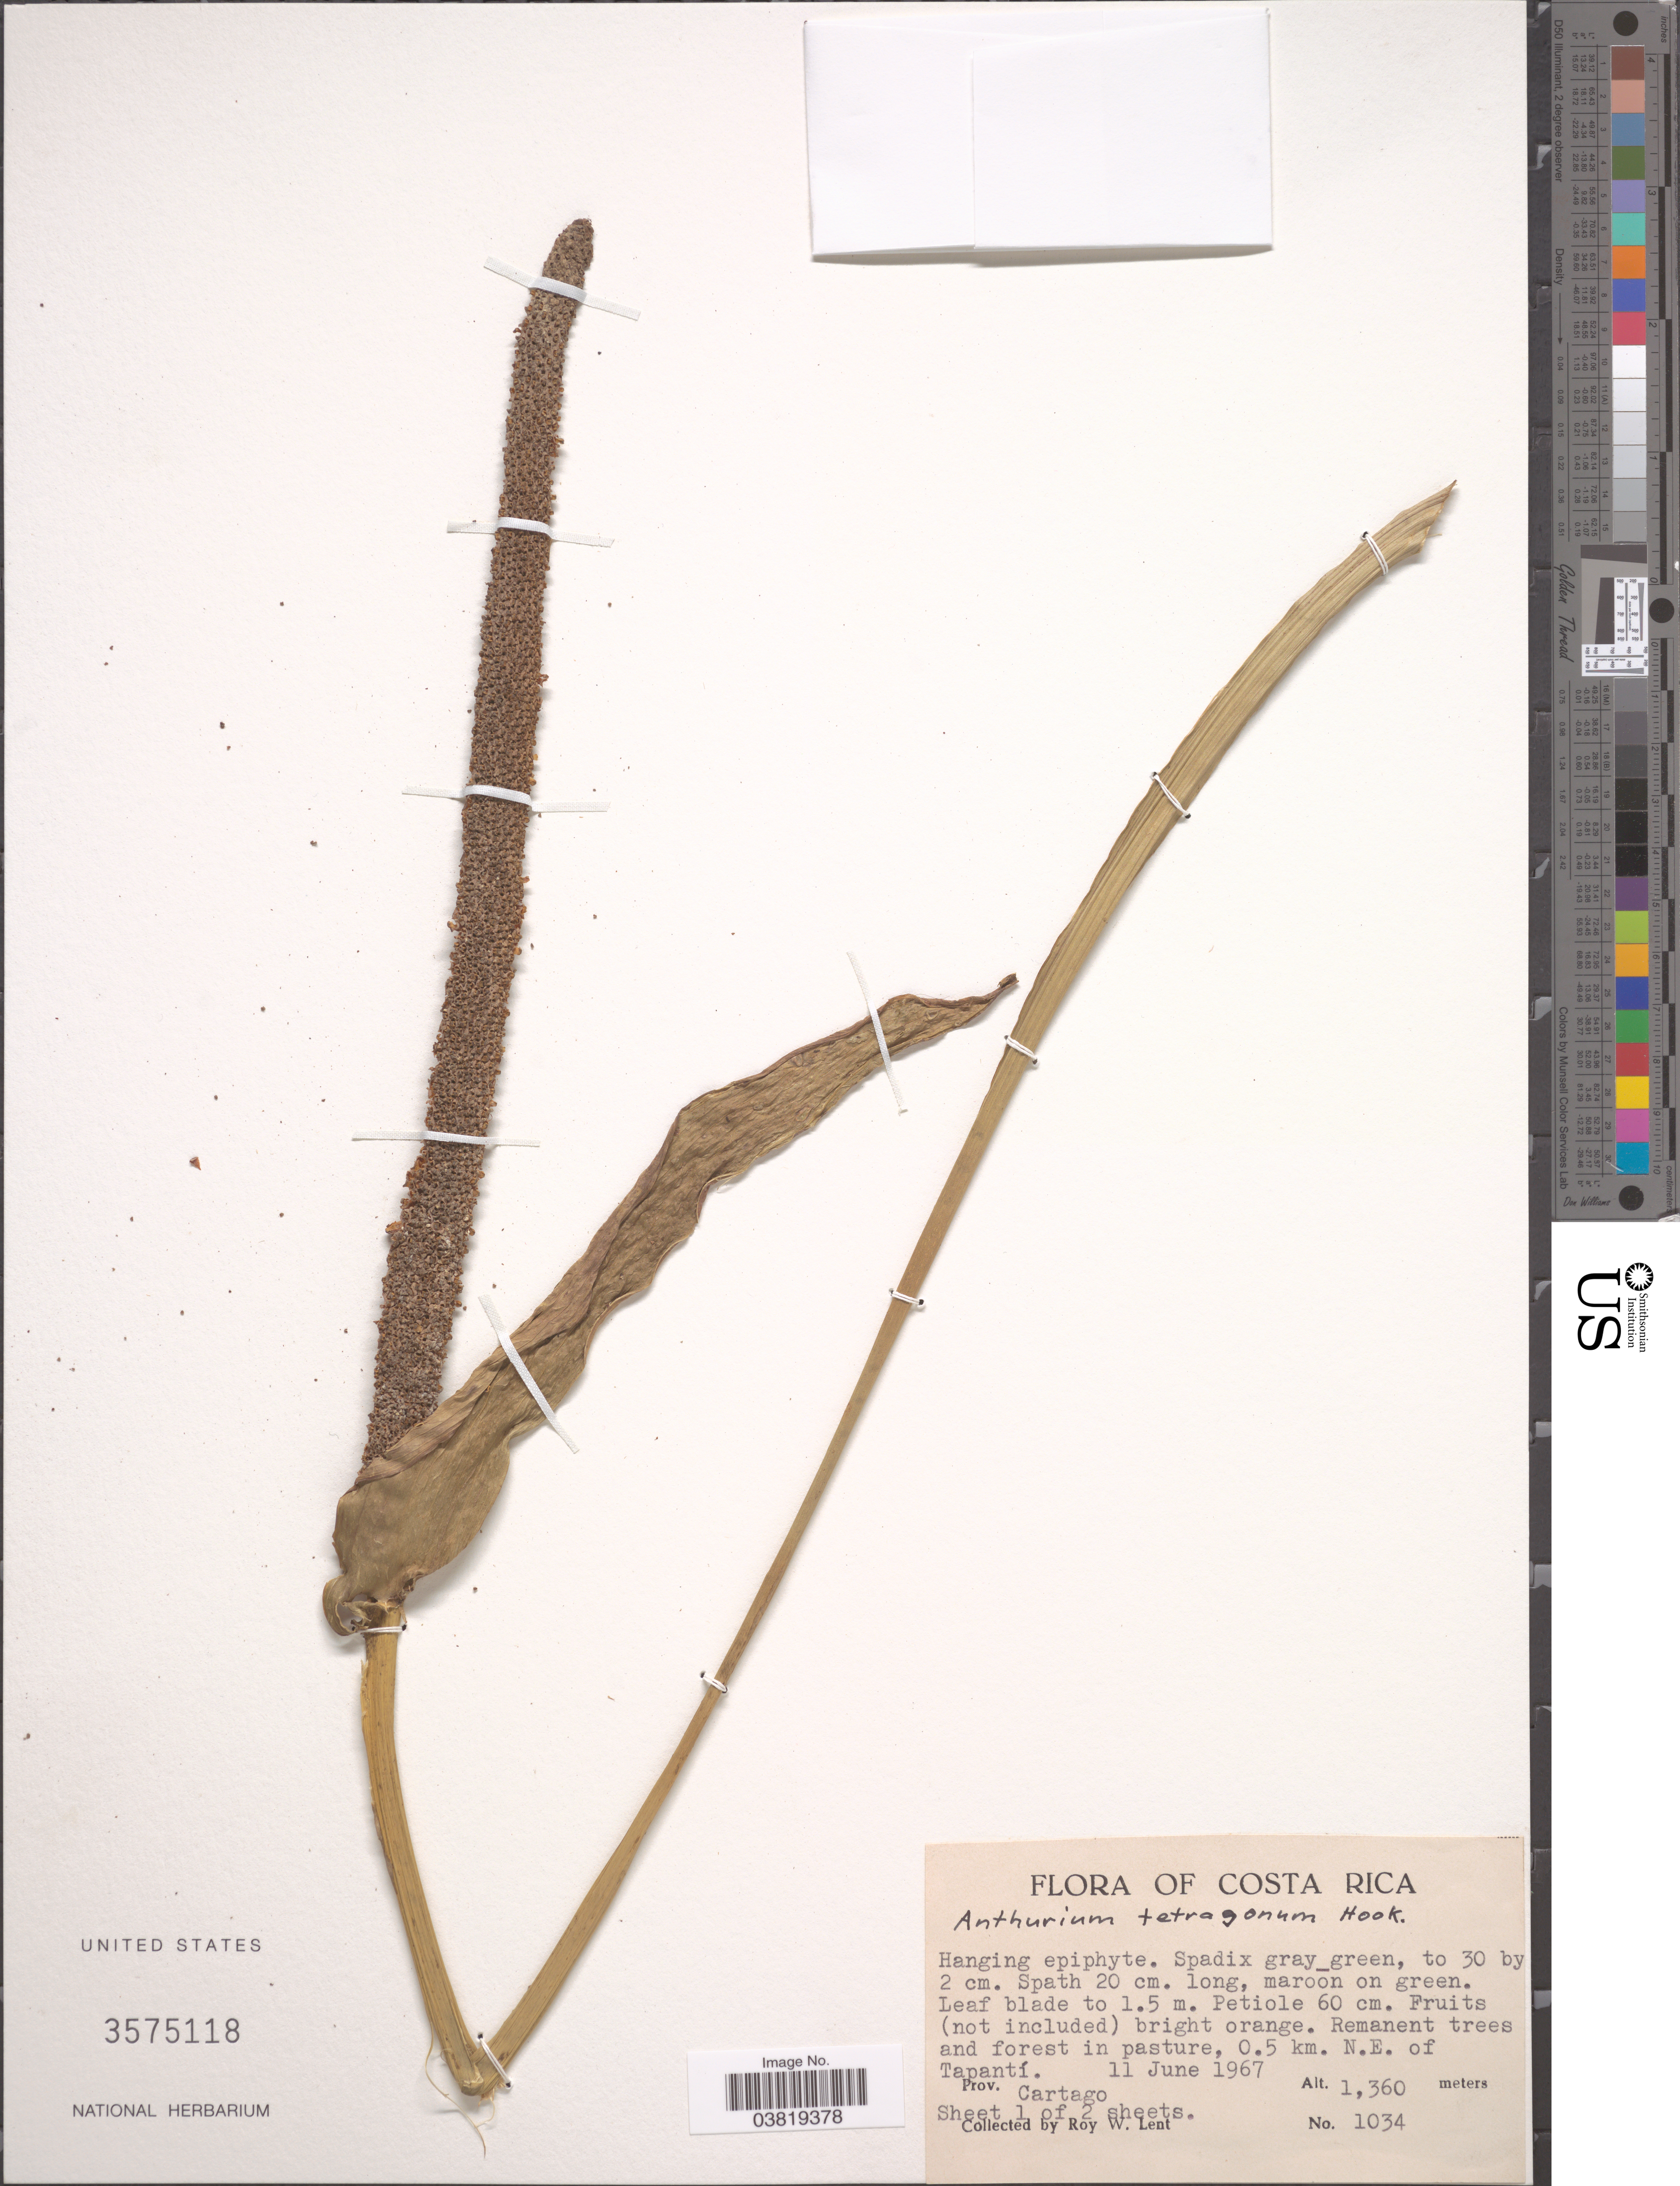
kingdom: Plantae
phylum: Tracheophyta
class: Liliopsida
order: Alismatales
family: Araceae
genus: Anthurium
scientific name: Anthurium schlechtendalii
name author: Kunth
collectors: R. W. Lent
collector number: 1034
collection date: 1967-06-11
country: Costa Rica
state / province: Cartago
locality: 0.5 km. N.E. of Tapantí.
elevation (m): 1360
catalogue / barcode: US 3575118